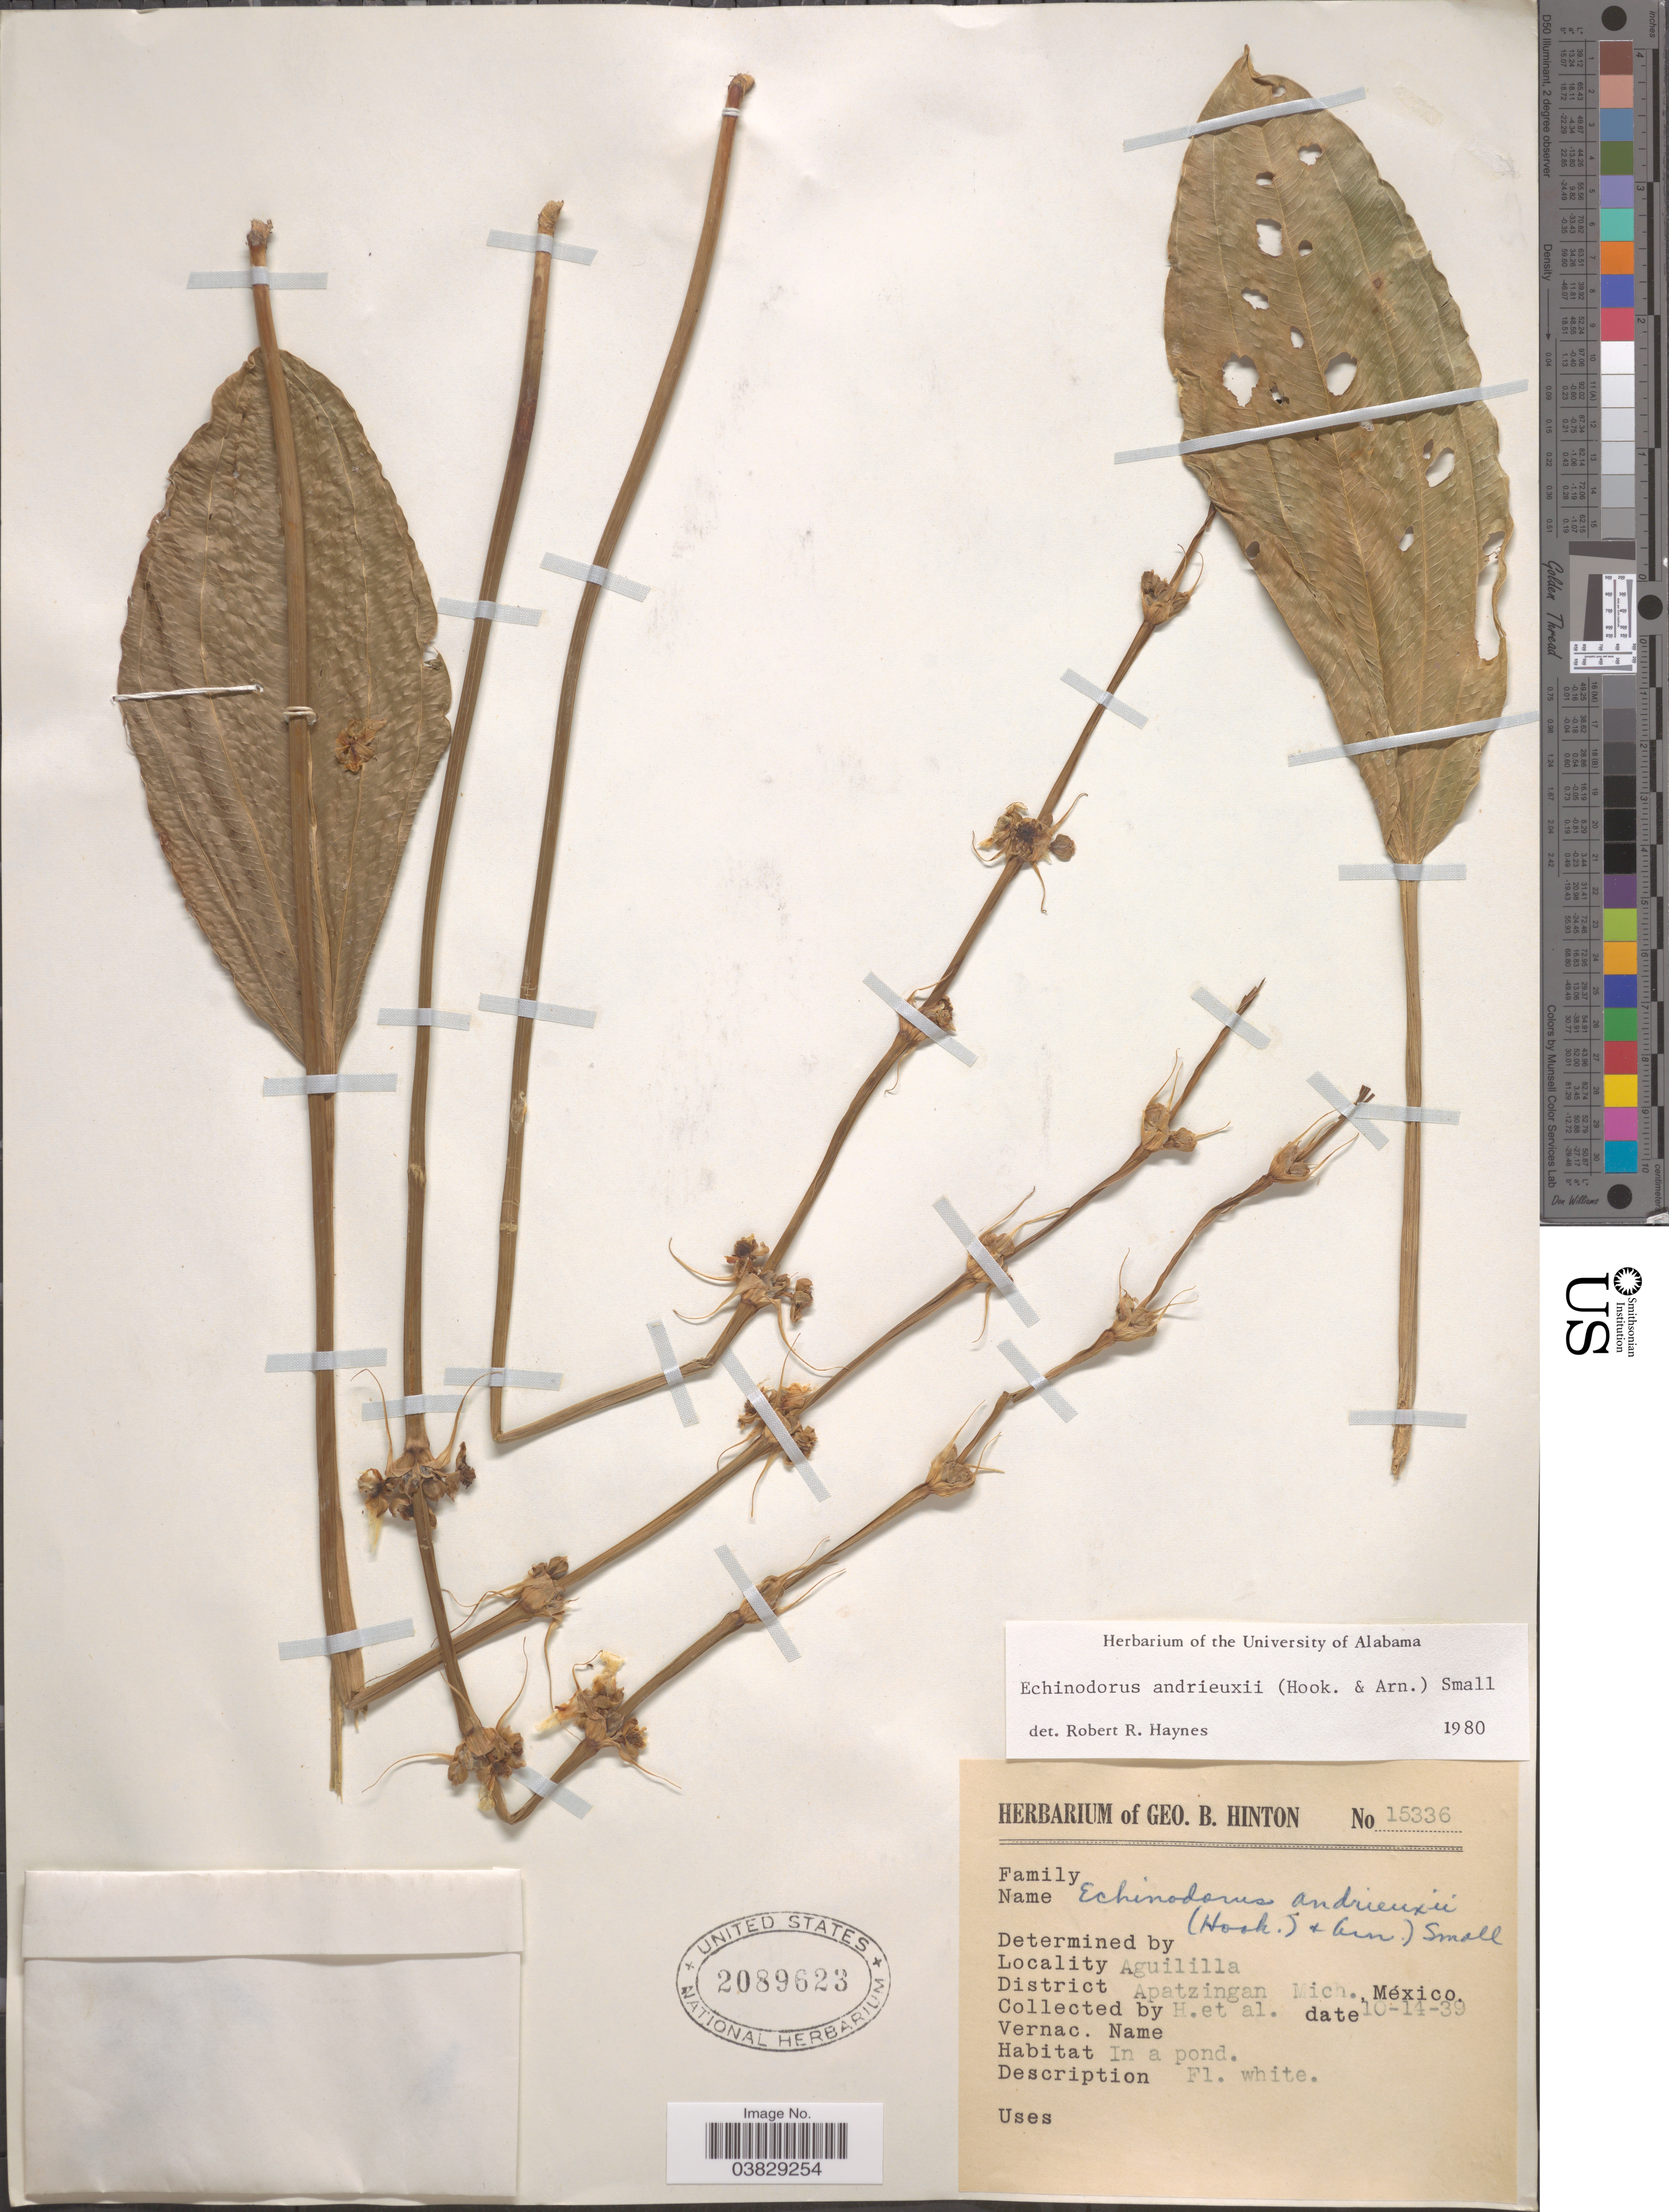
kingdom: Plantae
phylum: Tracheophyta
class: Liliopsida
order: Alismatales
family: Alismataceae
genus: Echinodorus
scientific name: Echinodorus andrieuxii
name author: (Hook. & Arn.) Small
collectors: G. B. Hinton & et al.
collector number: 15336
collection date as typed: Transcribed d/m/y: 14/10/39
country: Mexico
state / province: Michoacán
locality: Aguililla. District Apatzingen.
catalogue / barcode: US 2089623